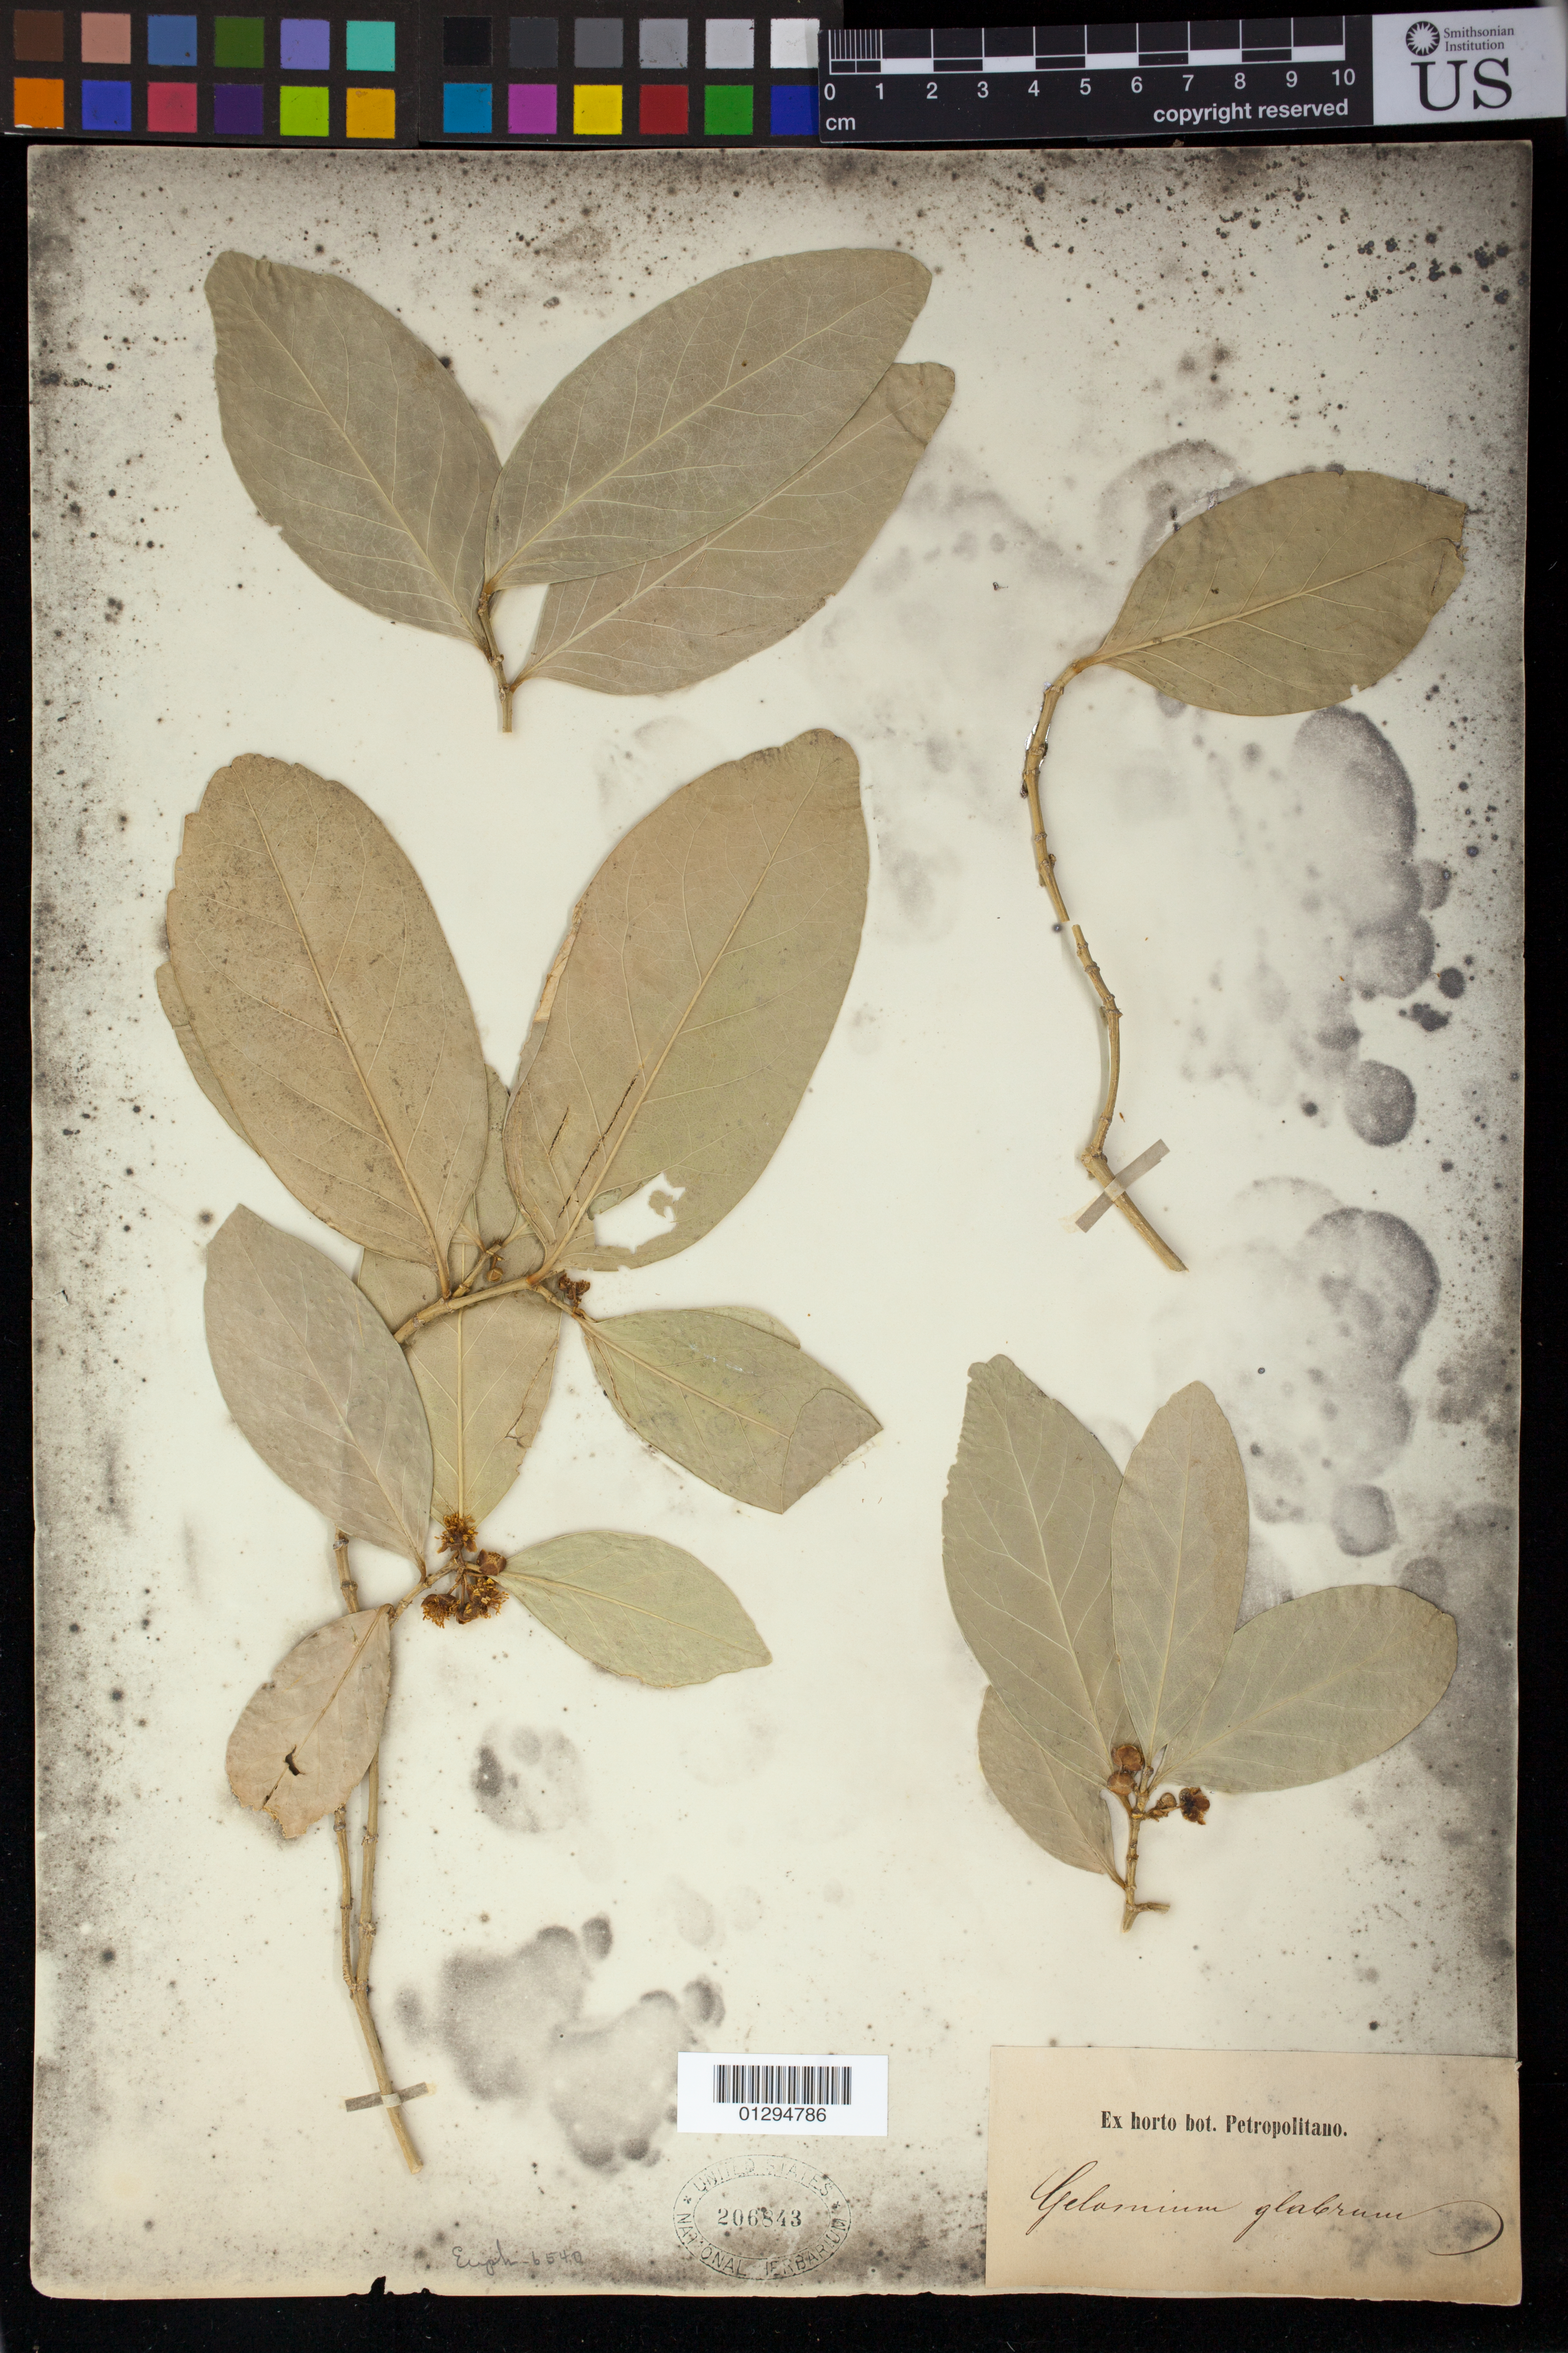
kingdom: Plantae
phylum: Tracheophyta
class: Magnoliopsida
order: Malpighiales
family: Euphorbiaceae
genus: Gelonium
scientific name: Gelonium glabrum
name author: S. Moore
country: Costa Rica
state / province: Guanacaste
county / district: Nicoya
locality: Nicoya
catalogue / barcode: US 206843